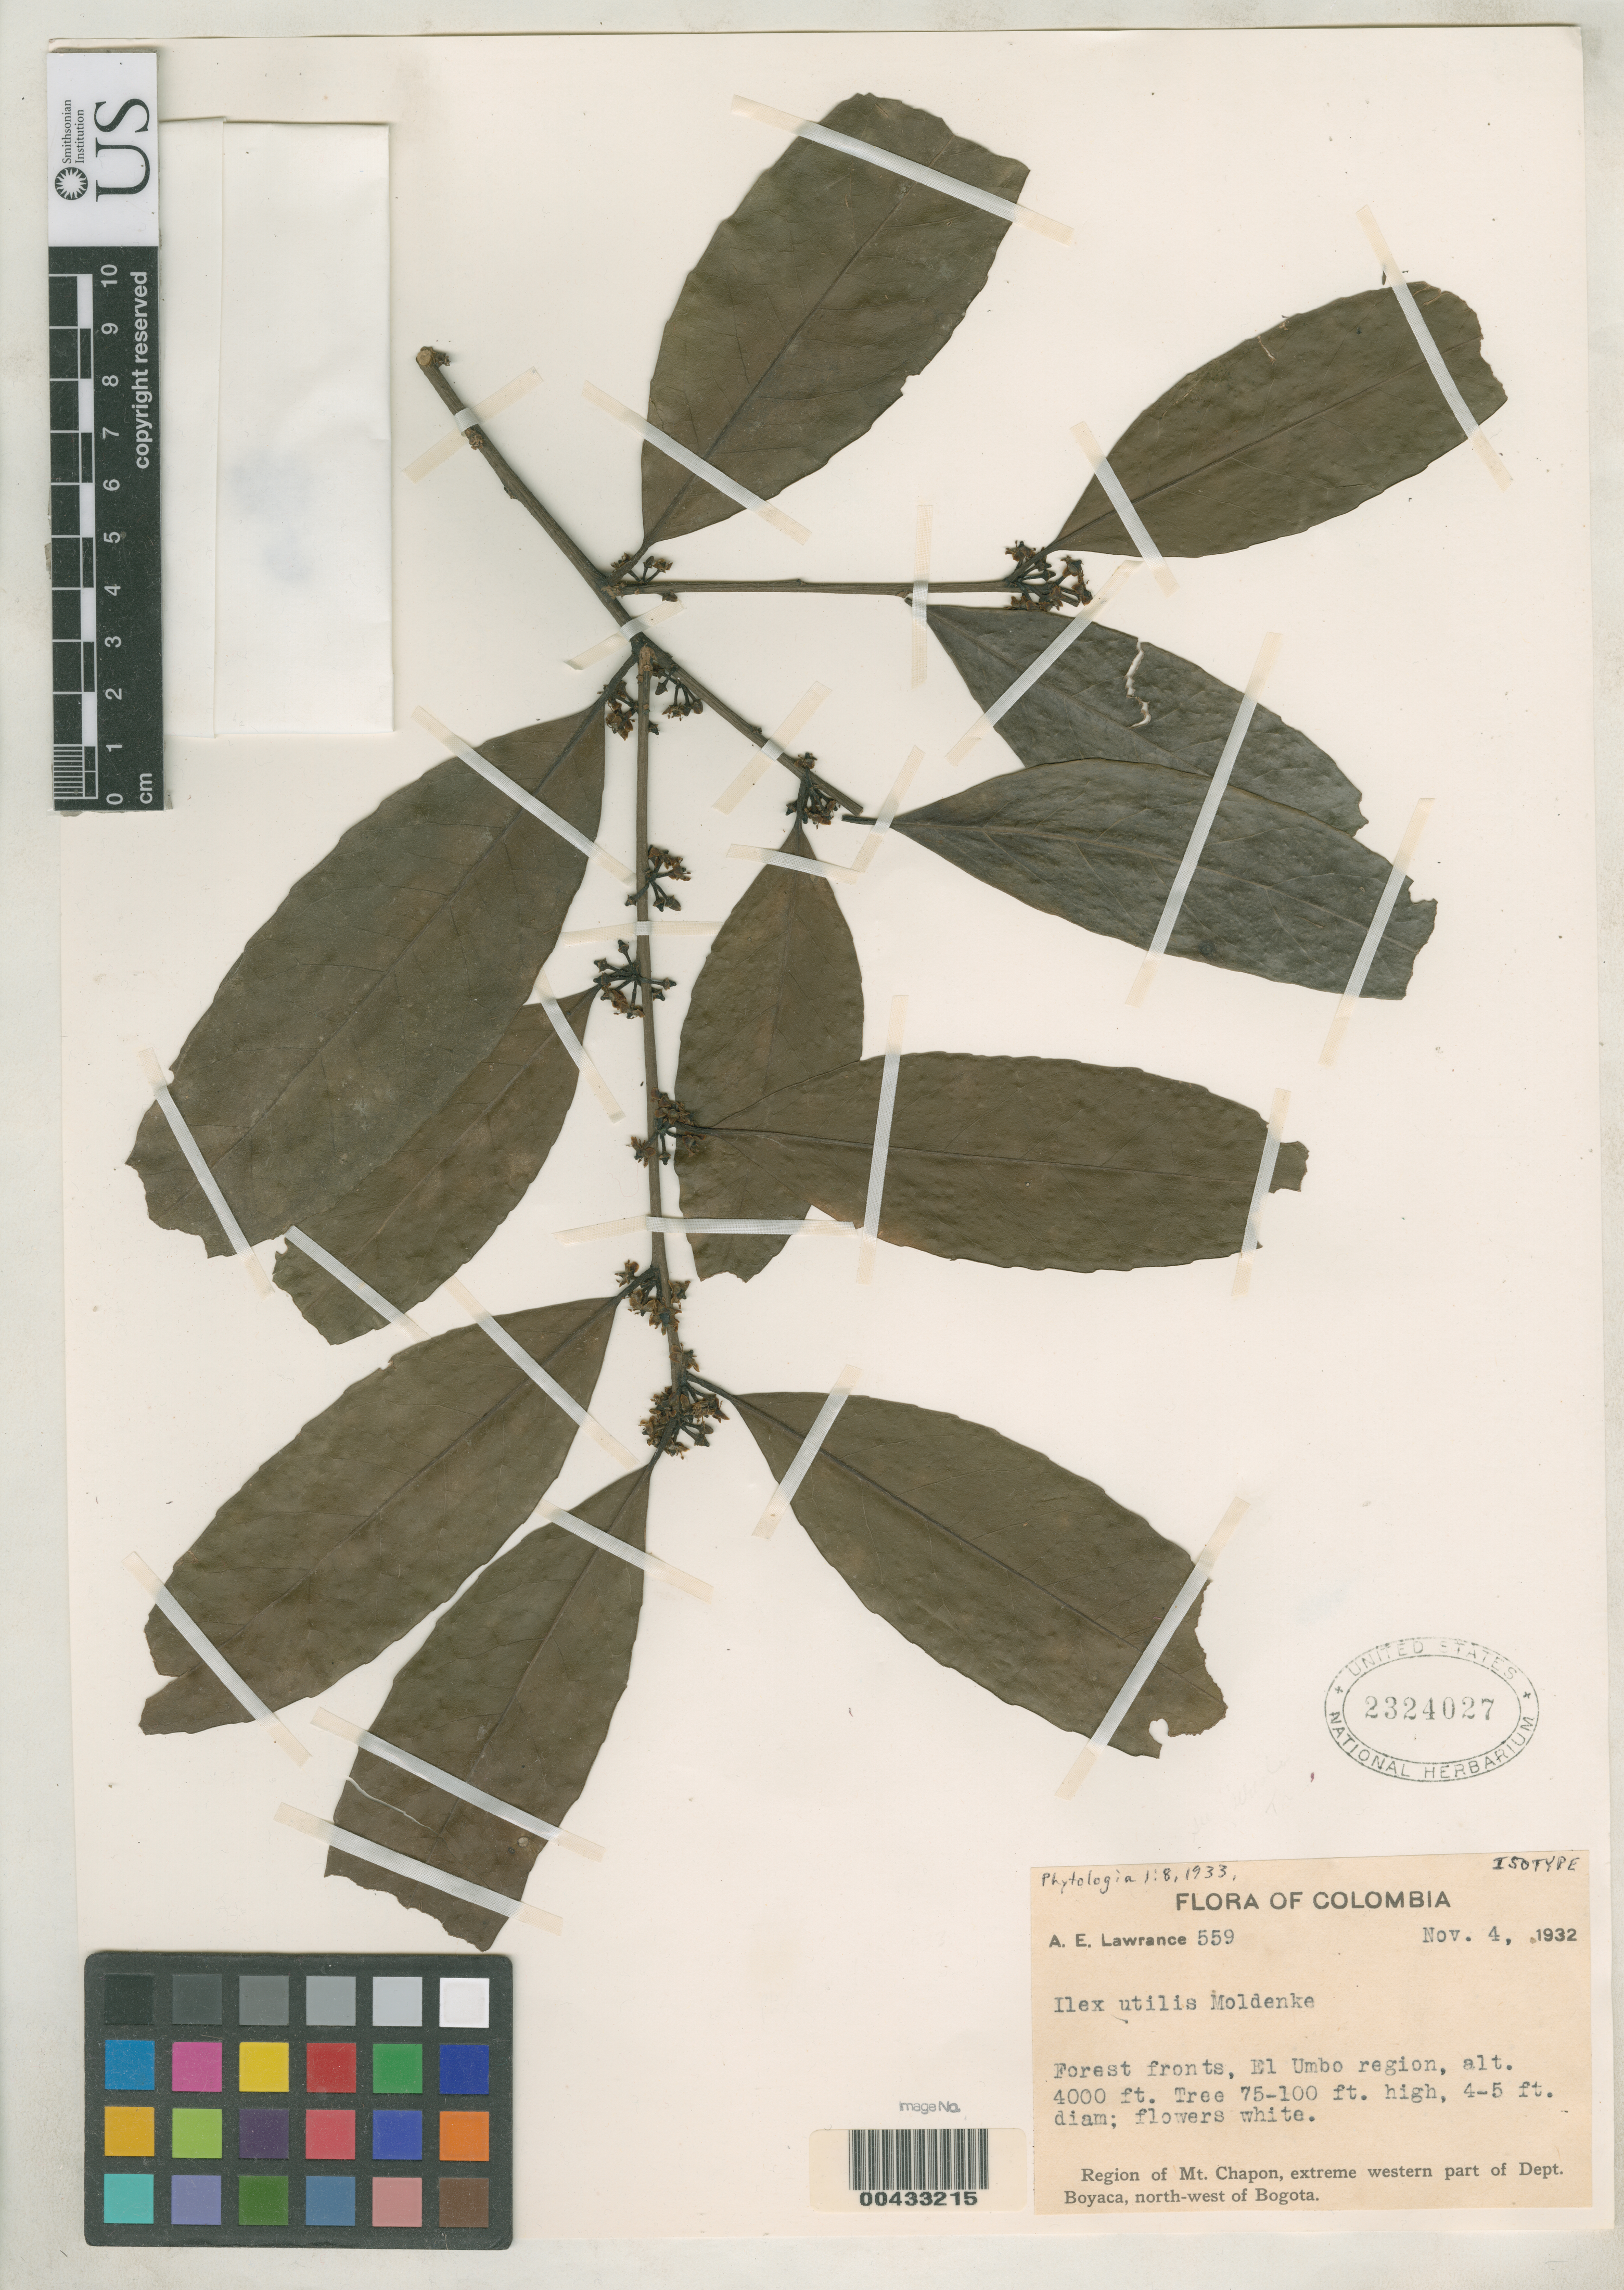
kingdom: Plantae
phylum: Tracheophyta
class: Magnoliopsida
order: Aquifoliales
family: Aquifoliaceae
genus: Ilex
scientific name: Ilex utilis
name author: Moldenke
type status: Isotype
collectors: A. Lawrance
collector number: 559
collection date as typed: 04 Nov 1932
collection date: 1932-11-04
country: Colombia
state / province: Boyacá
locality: El Umbo region, region of Mt. Chapon, extreme western part of Dept. Boyaca, NW of Bogota.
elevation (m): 1219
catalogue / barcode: US 2324027